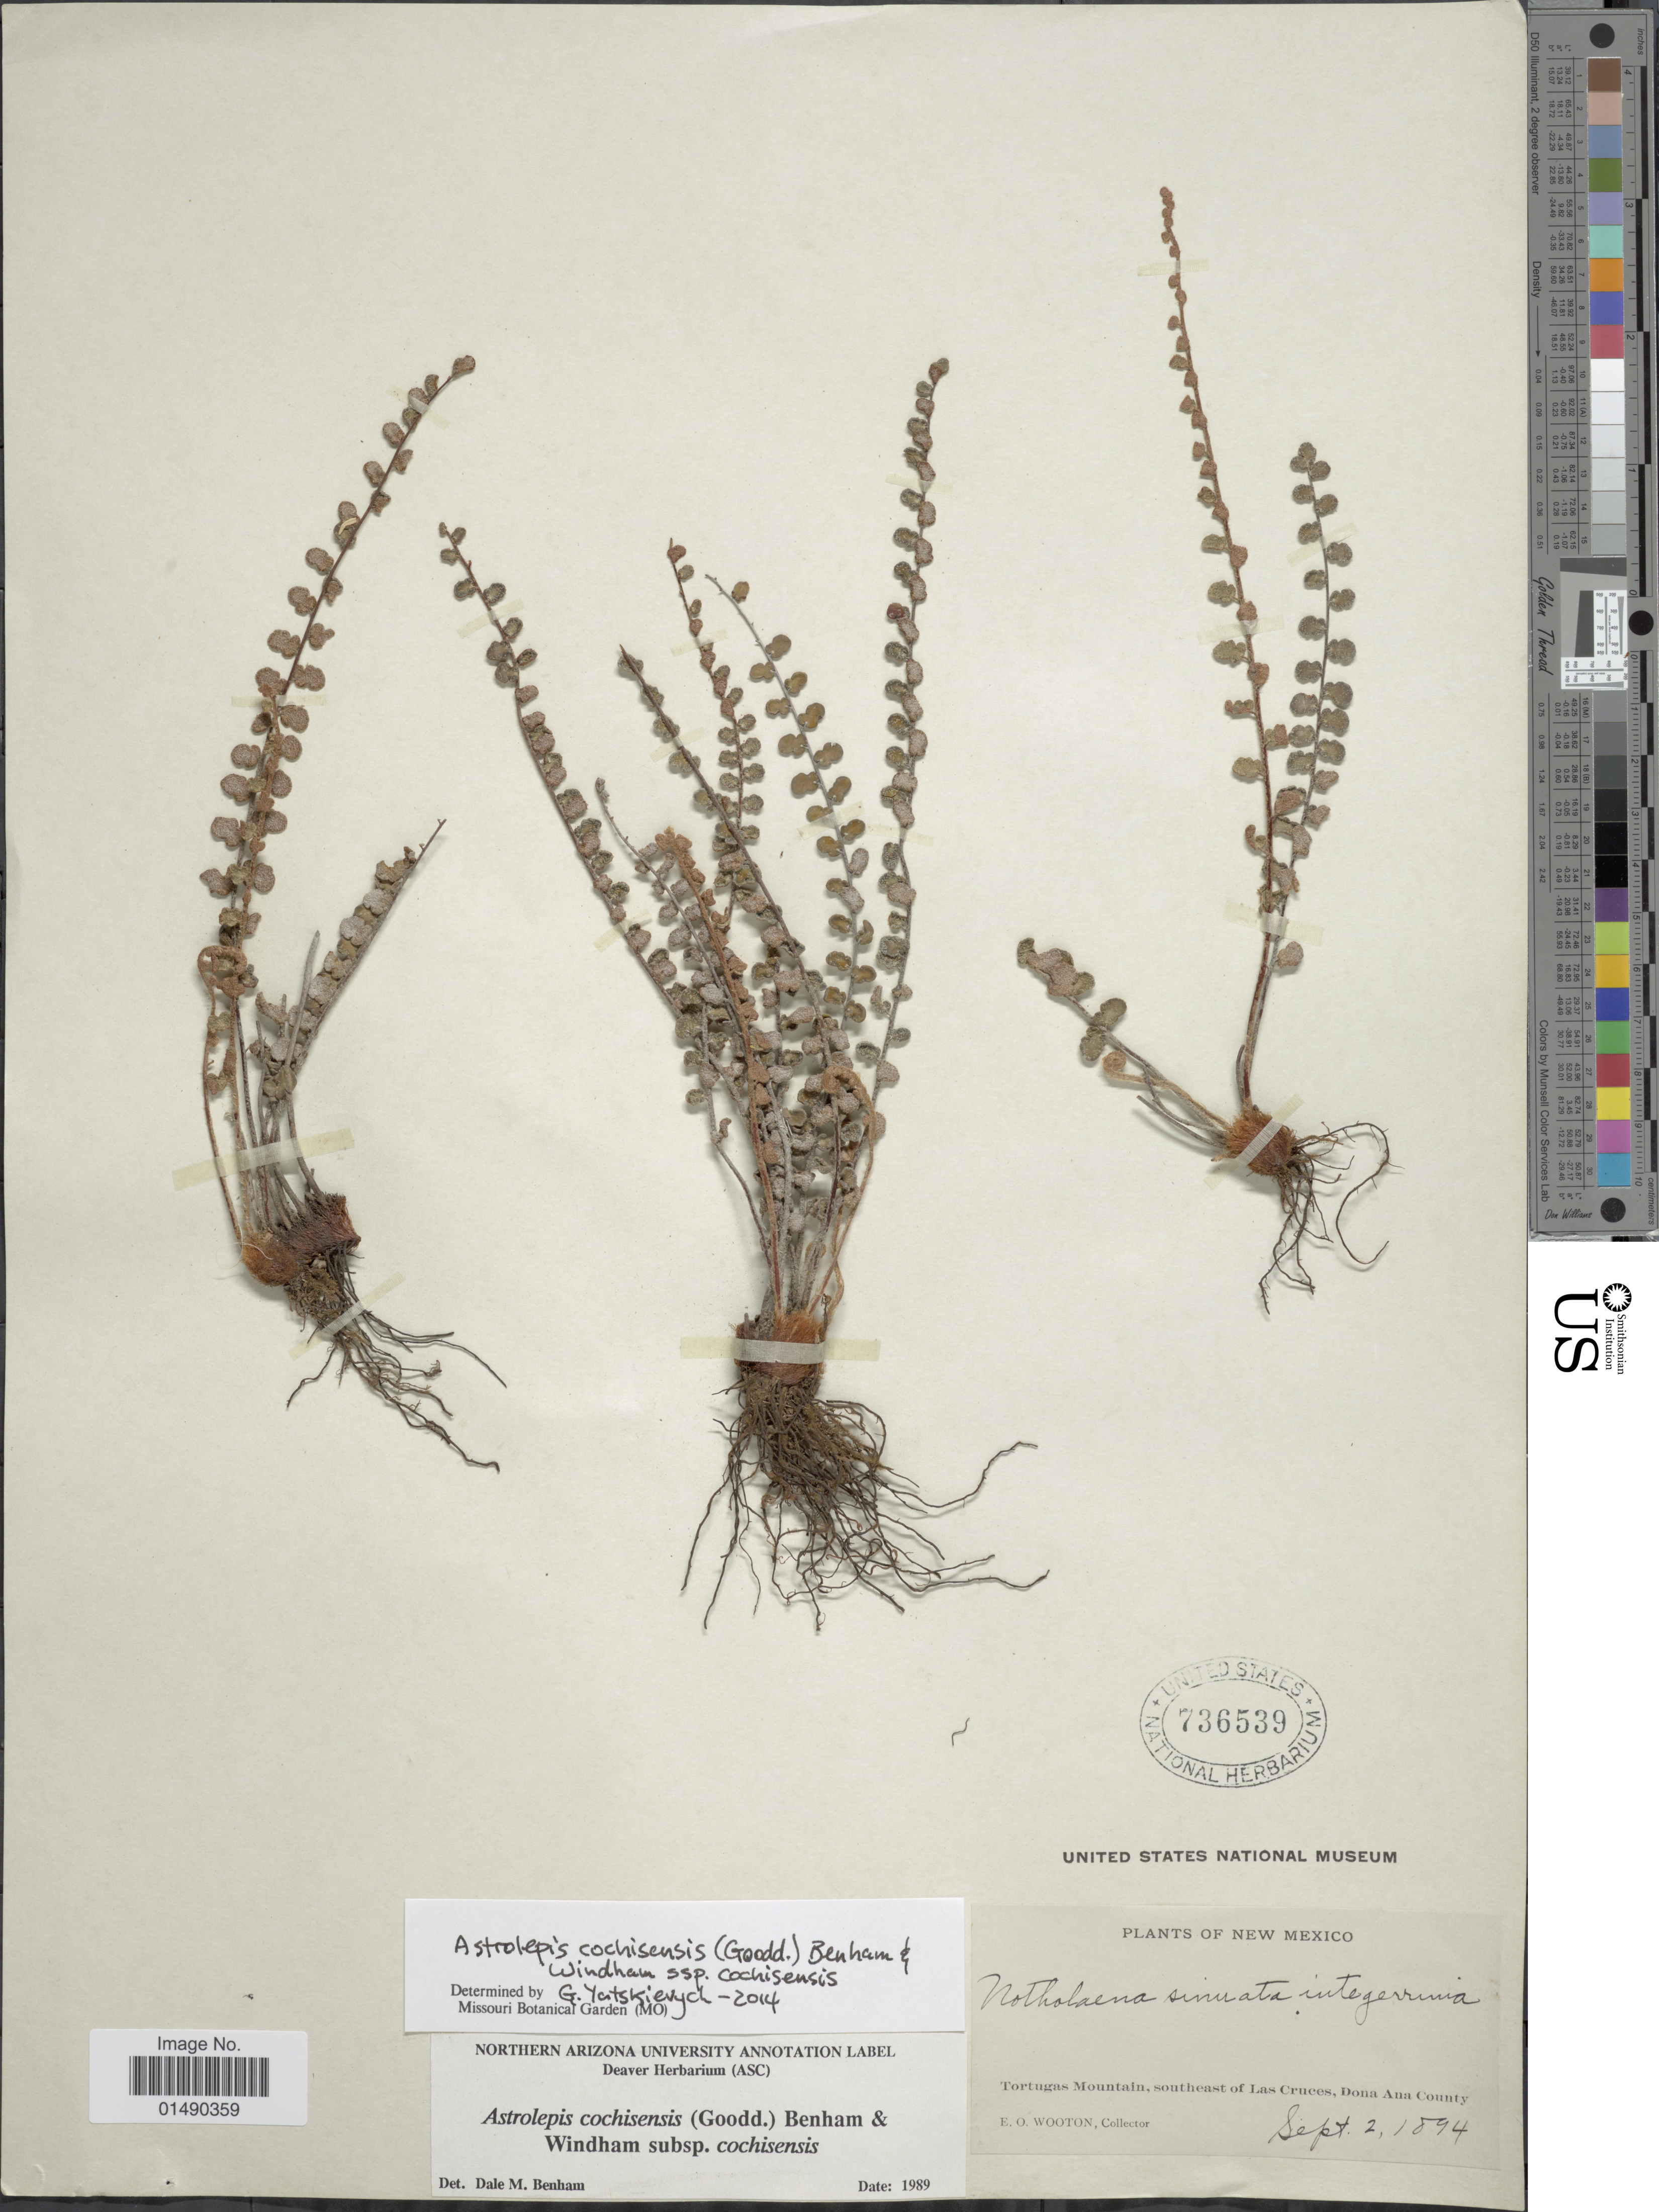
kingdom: Plantae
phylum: Tracheophyta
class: Polypodiopsida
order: Polypodiales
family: Pteridaceae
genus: Astrolepis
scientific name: Astrolepis cochisensis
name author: (C.O. Goodd.) D.M. Benham & Windham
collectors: E. O. Wooton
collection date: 1894-09-02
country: United States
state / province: New Mexico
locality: New Mexico, Tortugas Mountain, southeast of Las Cruces, Dona Ana County.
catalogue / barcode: US 736539